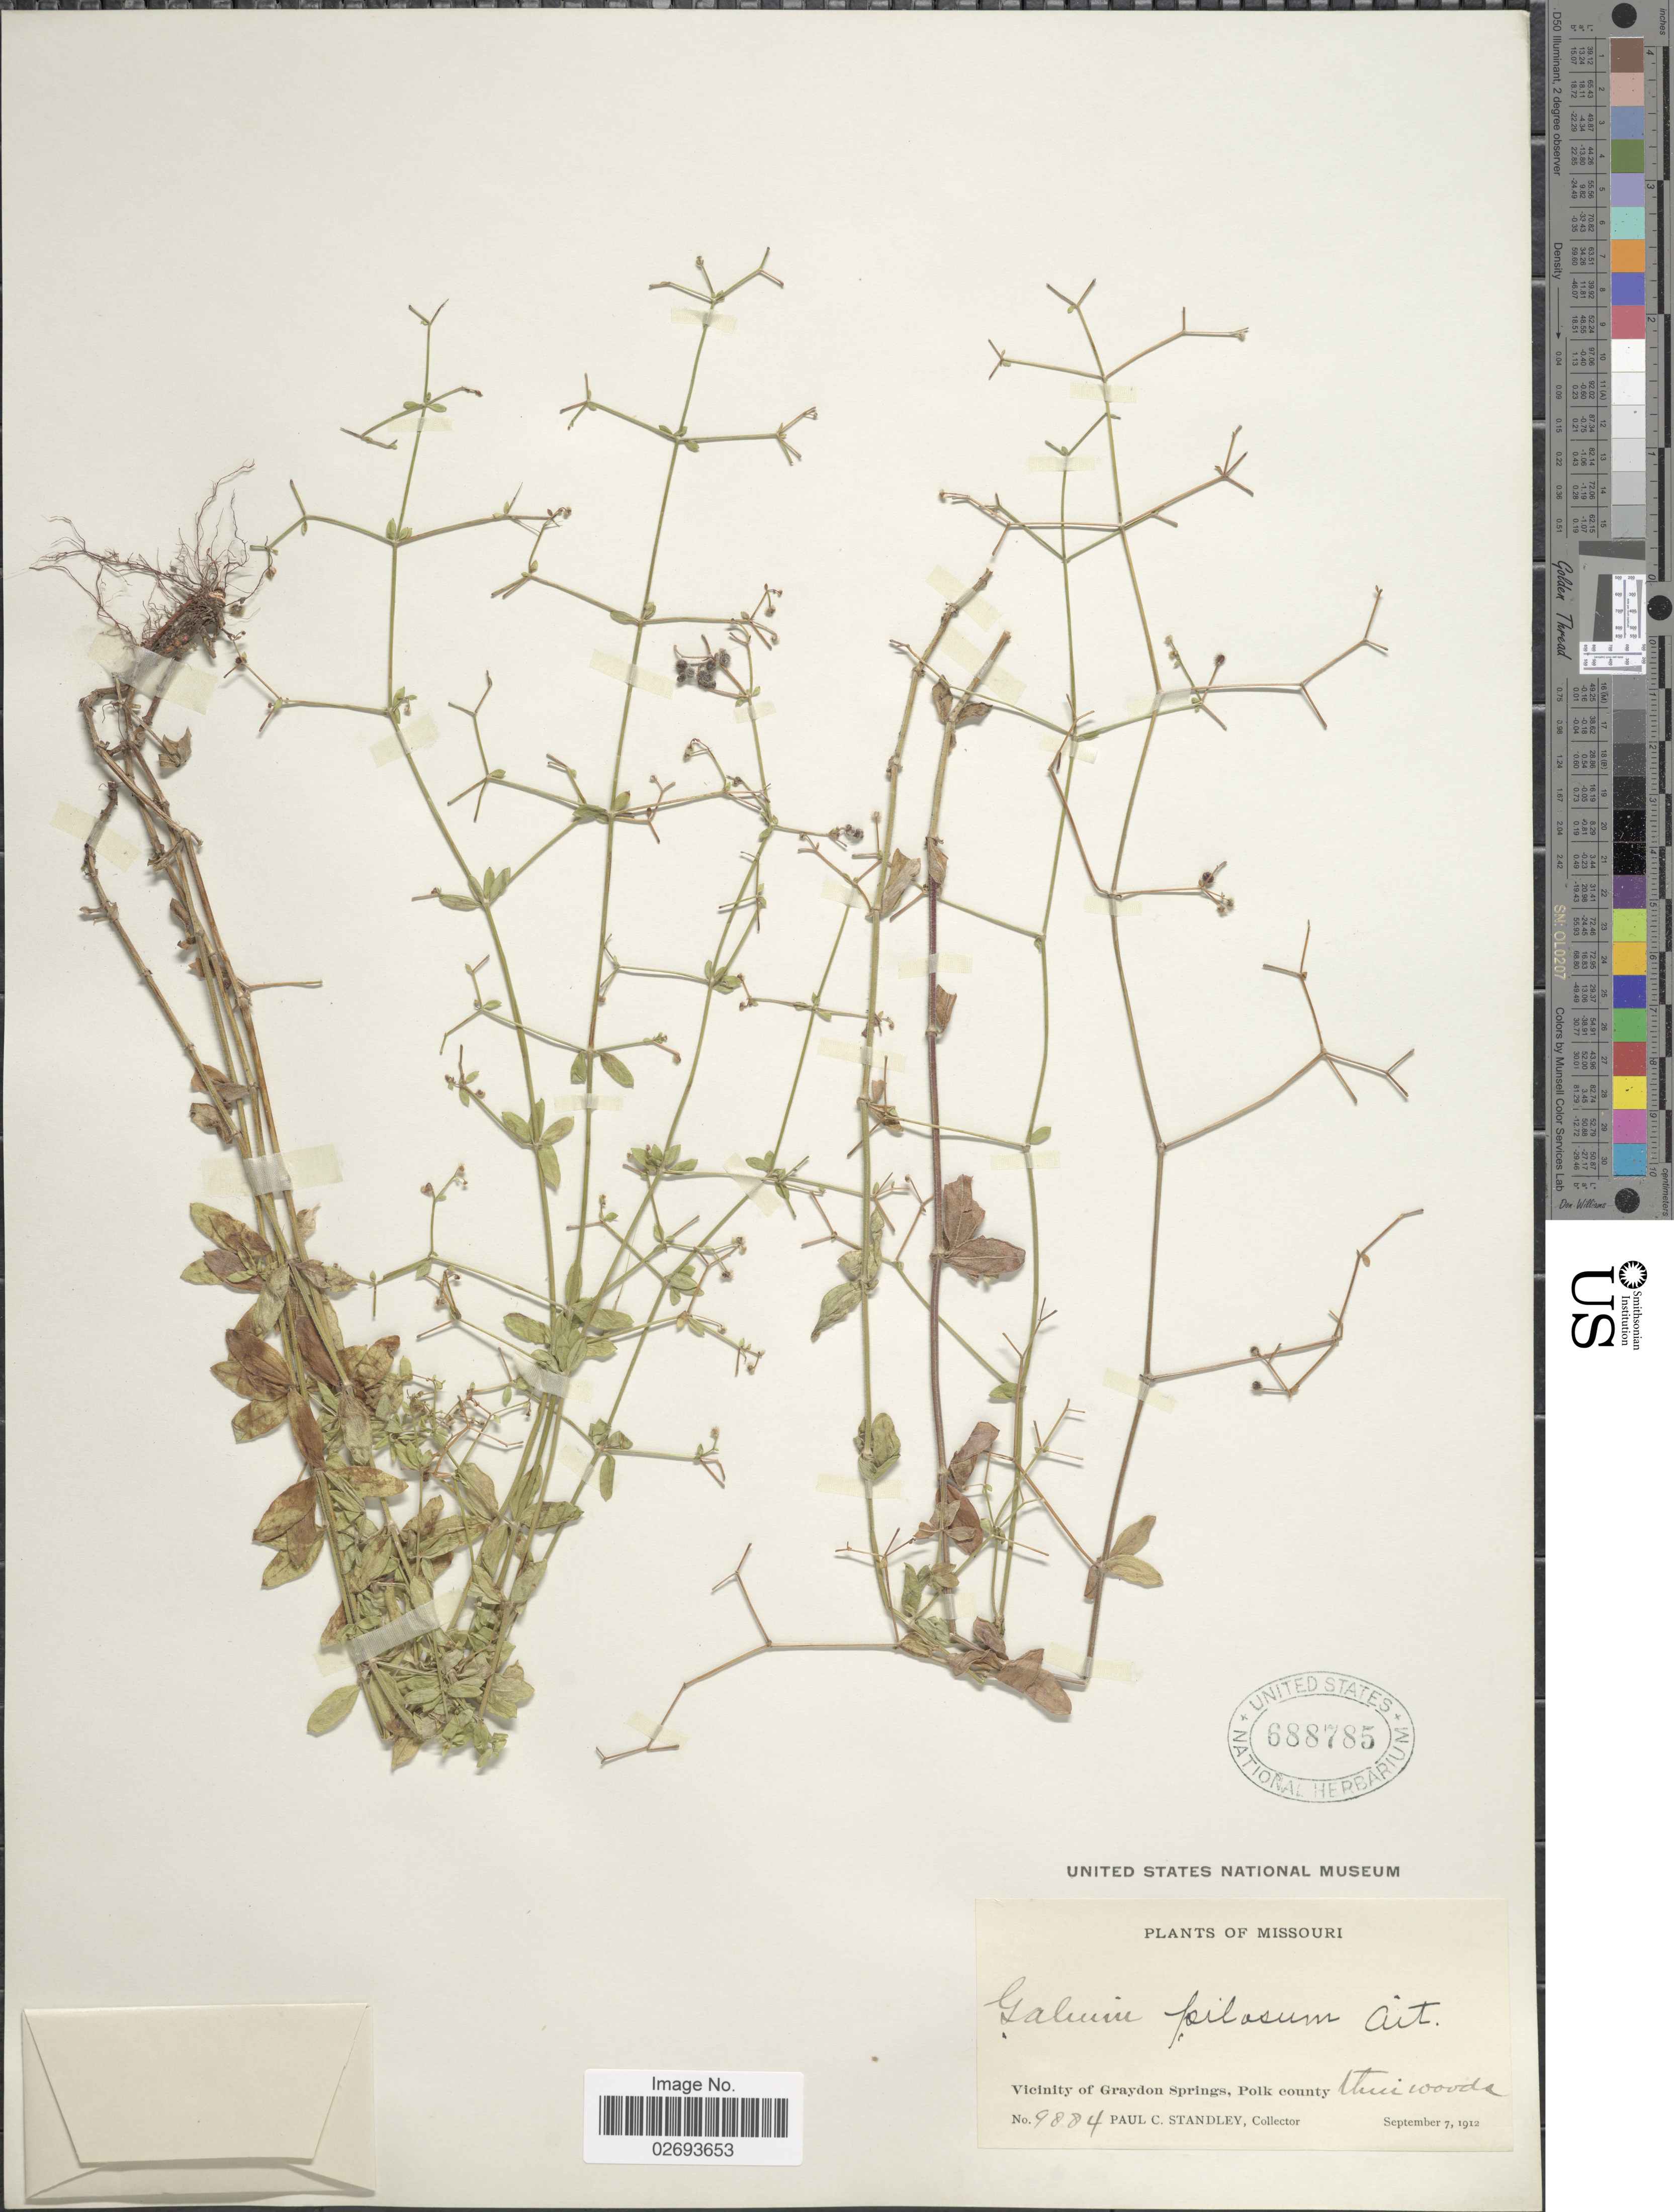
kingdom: Plantae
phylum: Tracheophyta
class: Magnoliopsida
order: Gentianales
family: Rubiaceae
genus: Galium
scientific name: Galium pilosum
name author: Aiton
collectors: P. C. Standley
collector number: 9884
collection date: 1912-09-07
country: United States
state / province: Missouri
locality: Vicinity of Graydon Springs, Polk County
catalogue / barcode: US 688785